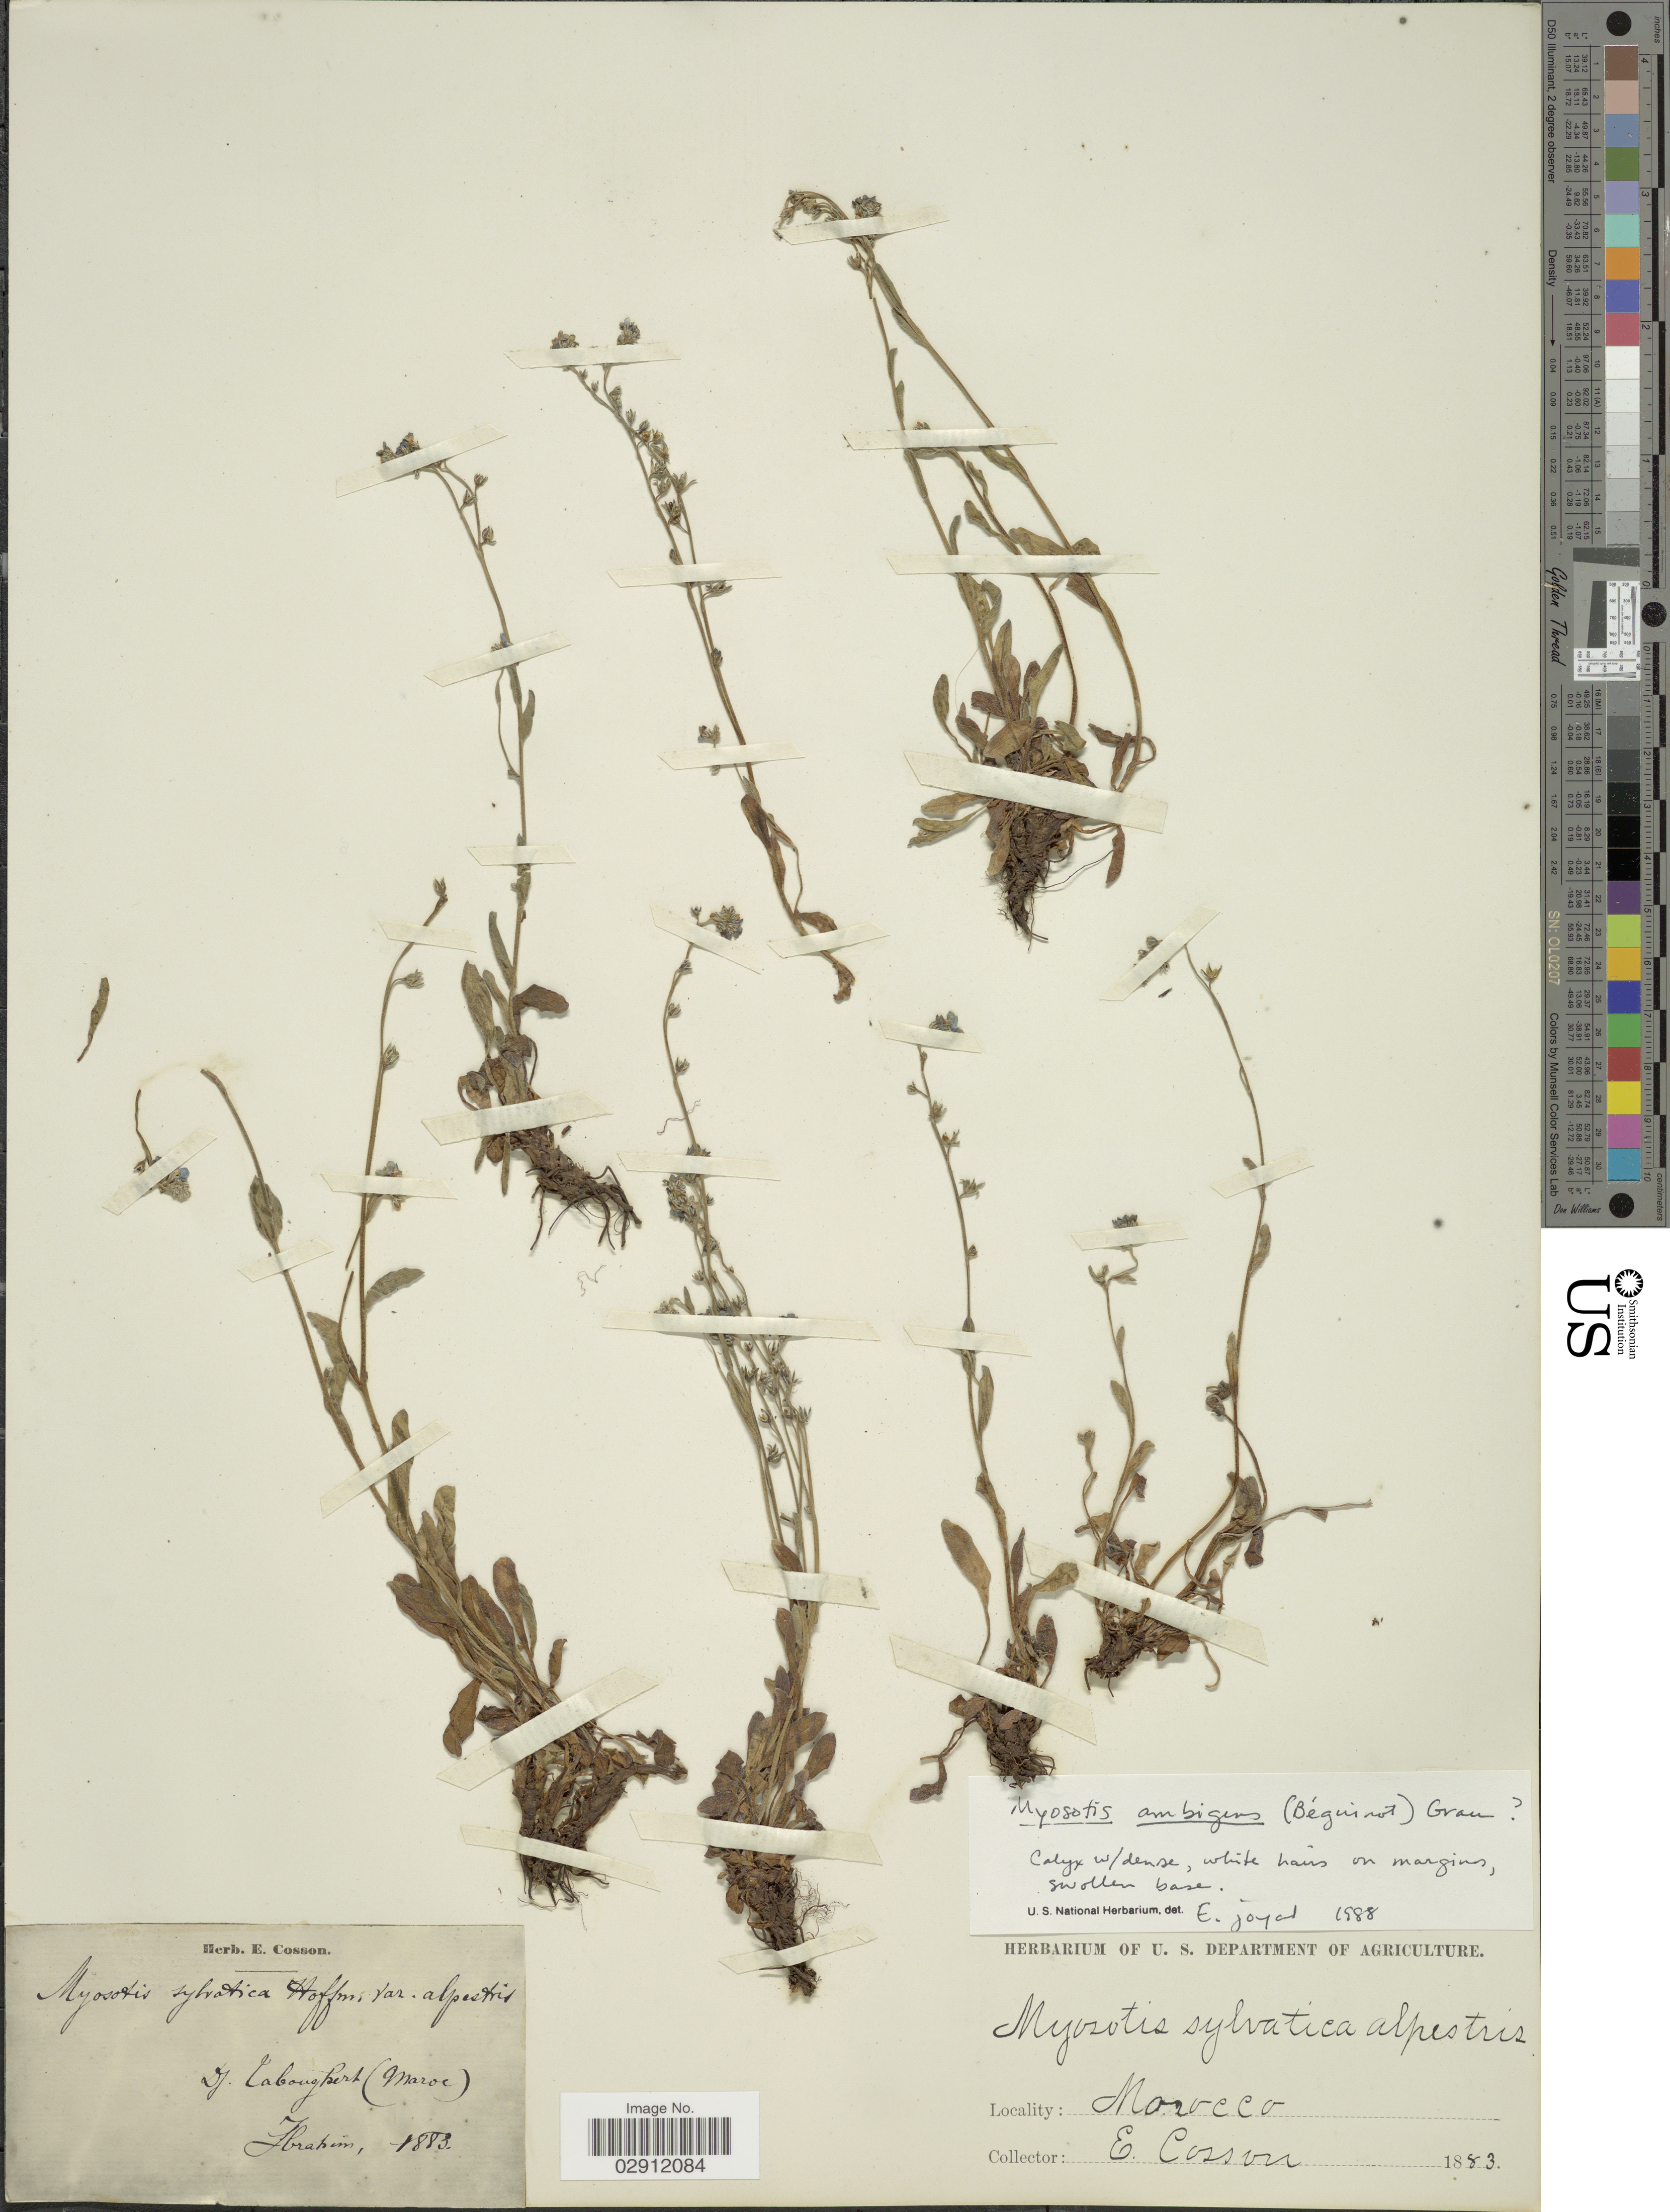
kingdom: Plantae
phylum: Tracheophyta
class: Magnoliopsida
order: Boraginales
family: Boraginaceae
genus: Myosotis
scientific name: Myosotis ambigens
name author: (Bég.) Grau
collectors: -. Ibrahim & E. Cosson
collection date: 1883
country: Morocco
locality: Dj. Caboughert (Maroc).